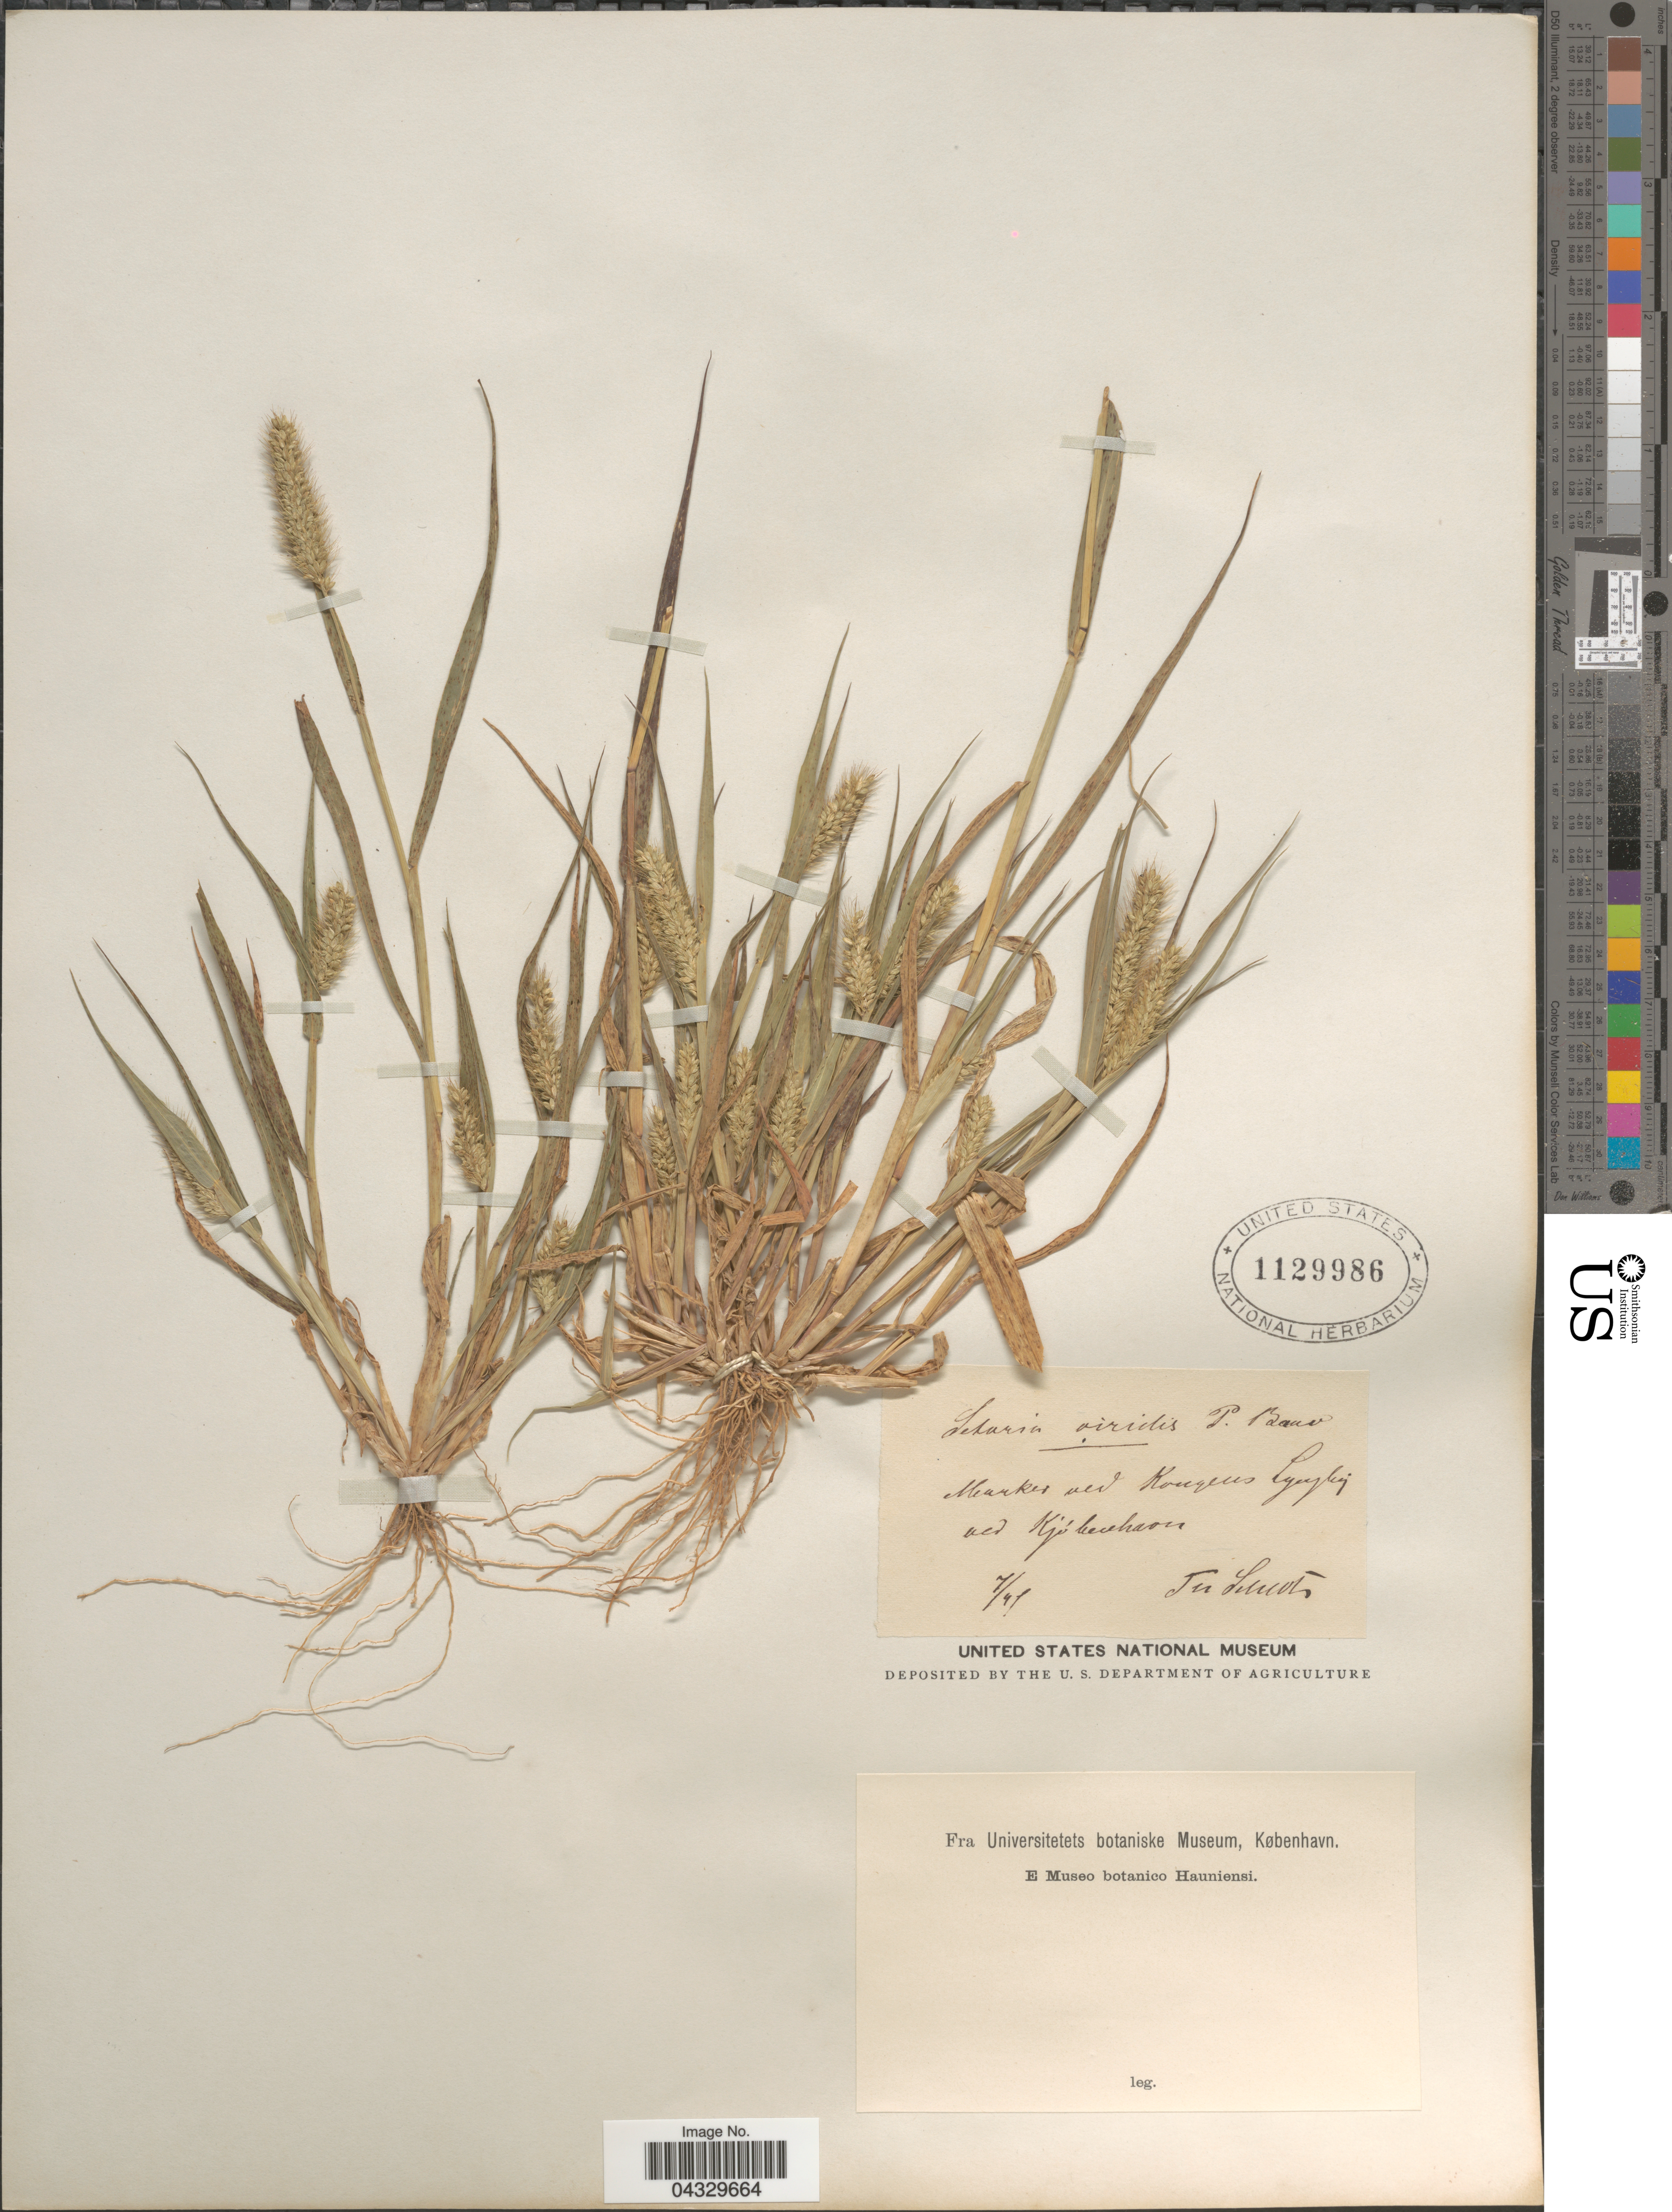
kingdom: Plantae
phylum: Tracheophyta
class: Liliopsida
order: Poales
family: Poaceae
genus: Setaria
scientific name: Setaria viridis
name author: (L.) P. Beauv.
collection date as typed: Transcribed d/m/y: /7/47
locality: Mearkes ved Konqeus Lyerky uld Kjóhechaon. [interpreted]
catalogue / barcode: US 1129986